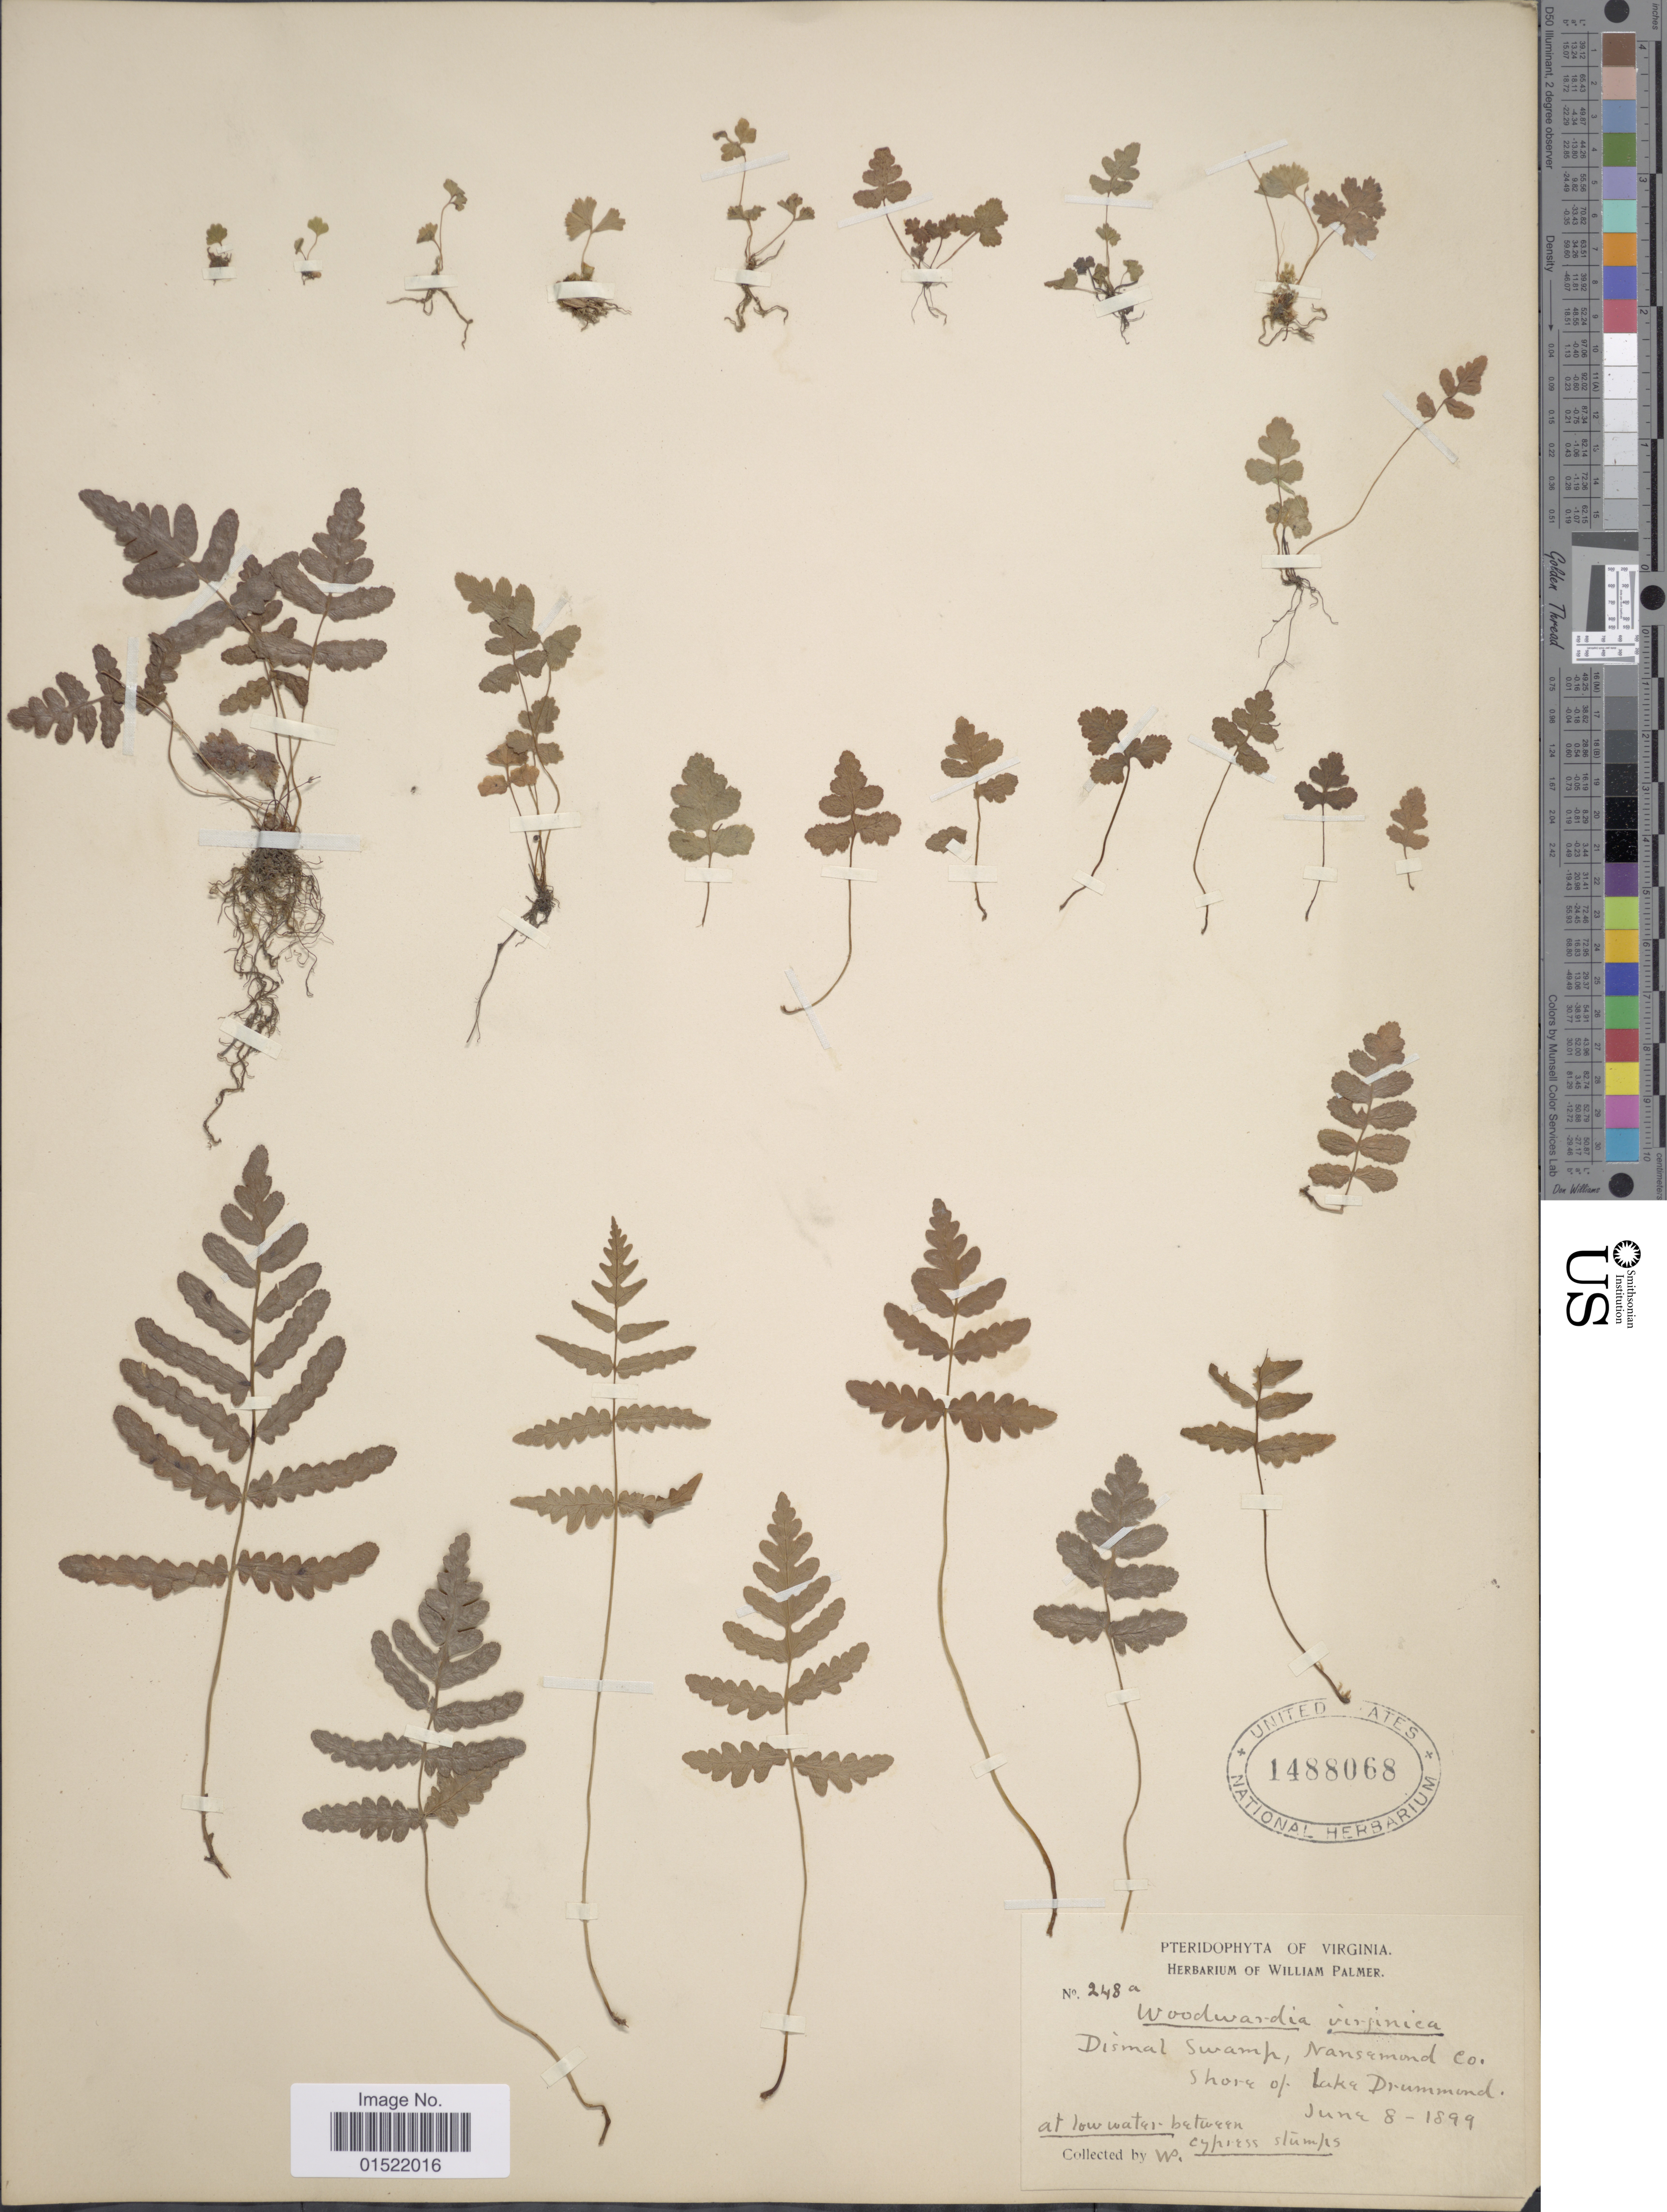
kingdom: Plantae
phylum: Tracheophyta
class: Polypodiopsida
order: Polypodiales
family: Blechnaceae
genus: Woodwardia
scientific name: Woodwardia virginica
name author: (L.) R.M. Sm.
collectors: W. Palmer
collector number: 248a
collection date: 1899-06-08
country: United States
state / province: Virginia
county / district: City of Suffolk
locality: Dismal Swamp, Nansemond Co. (merged into City of Suffolk 1950's-70's), shore of Lake Drummond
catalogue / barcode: US 1488068